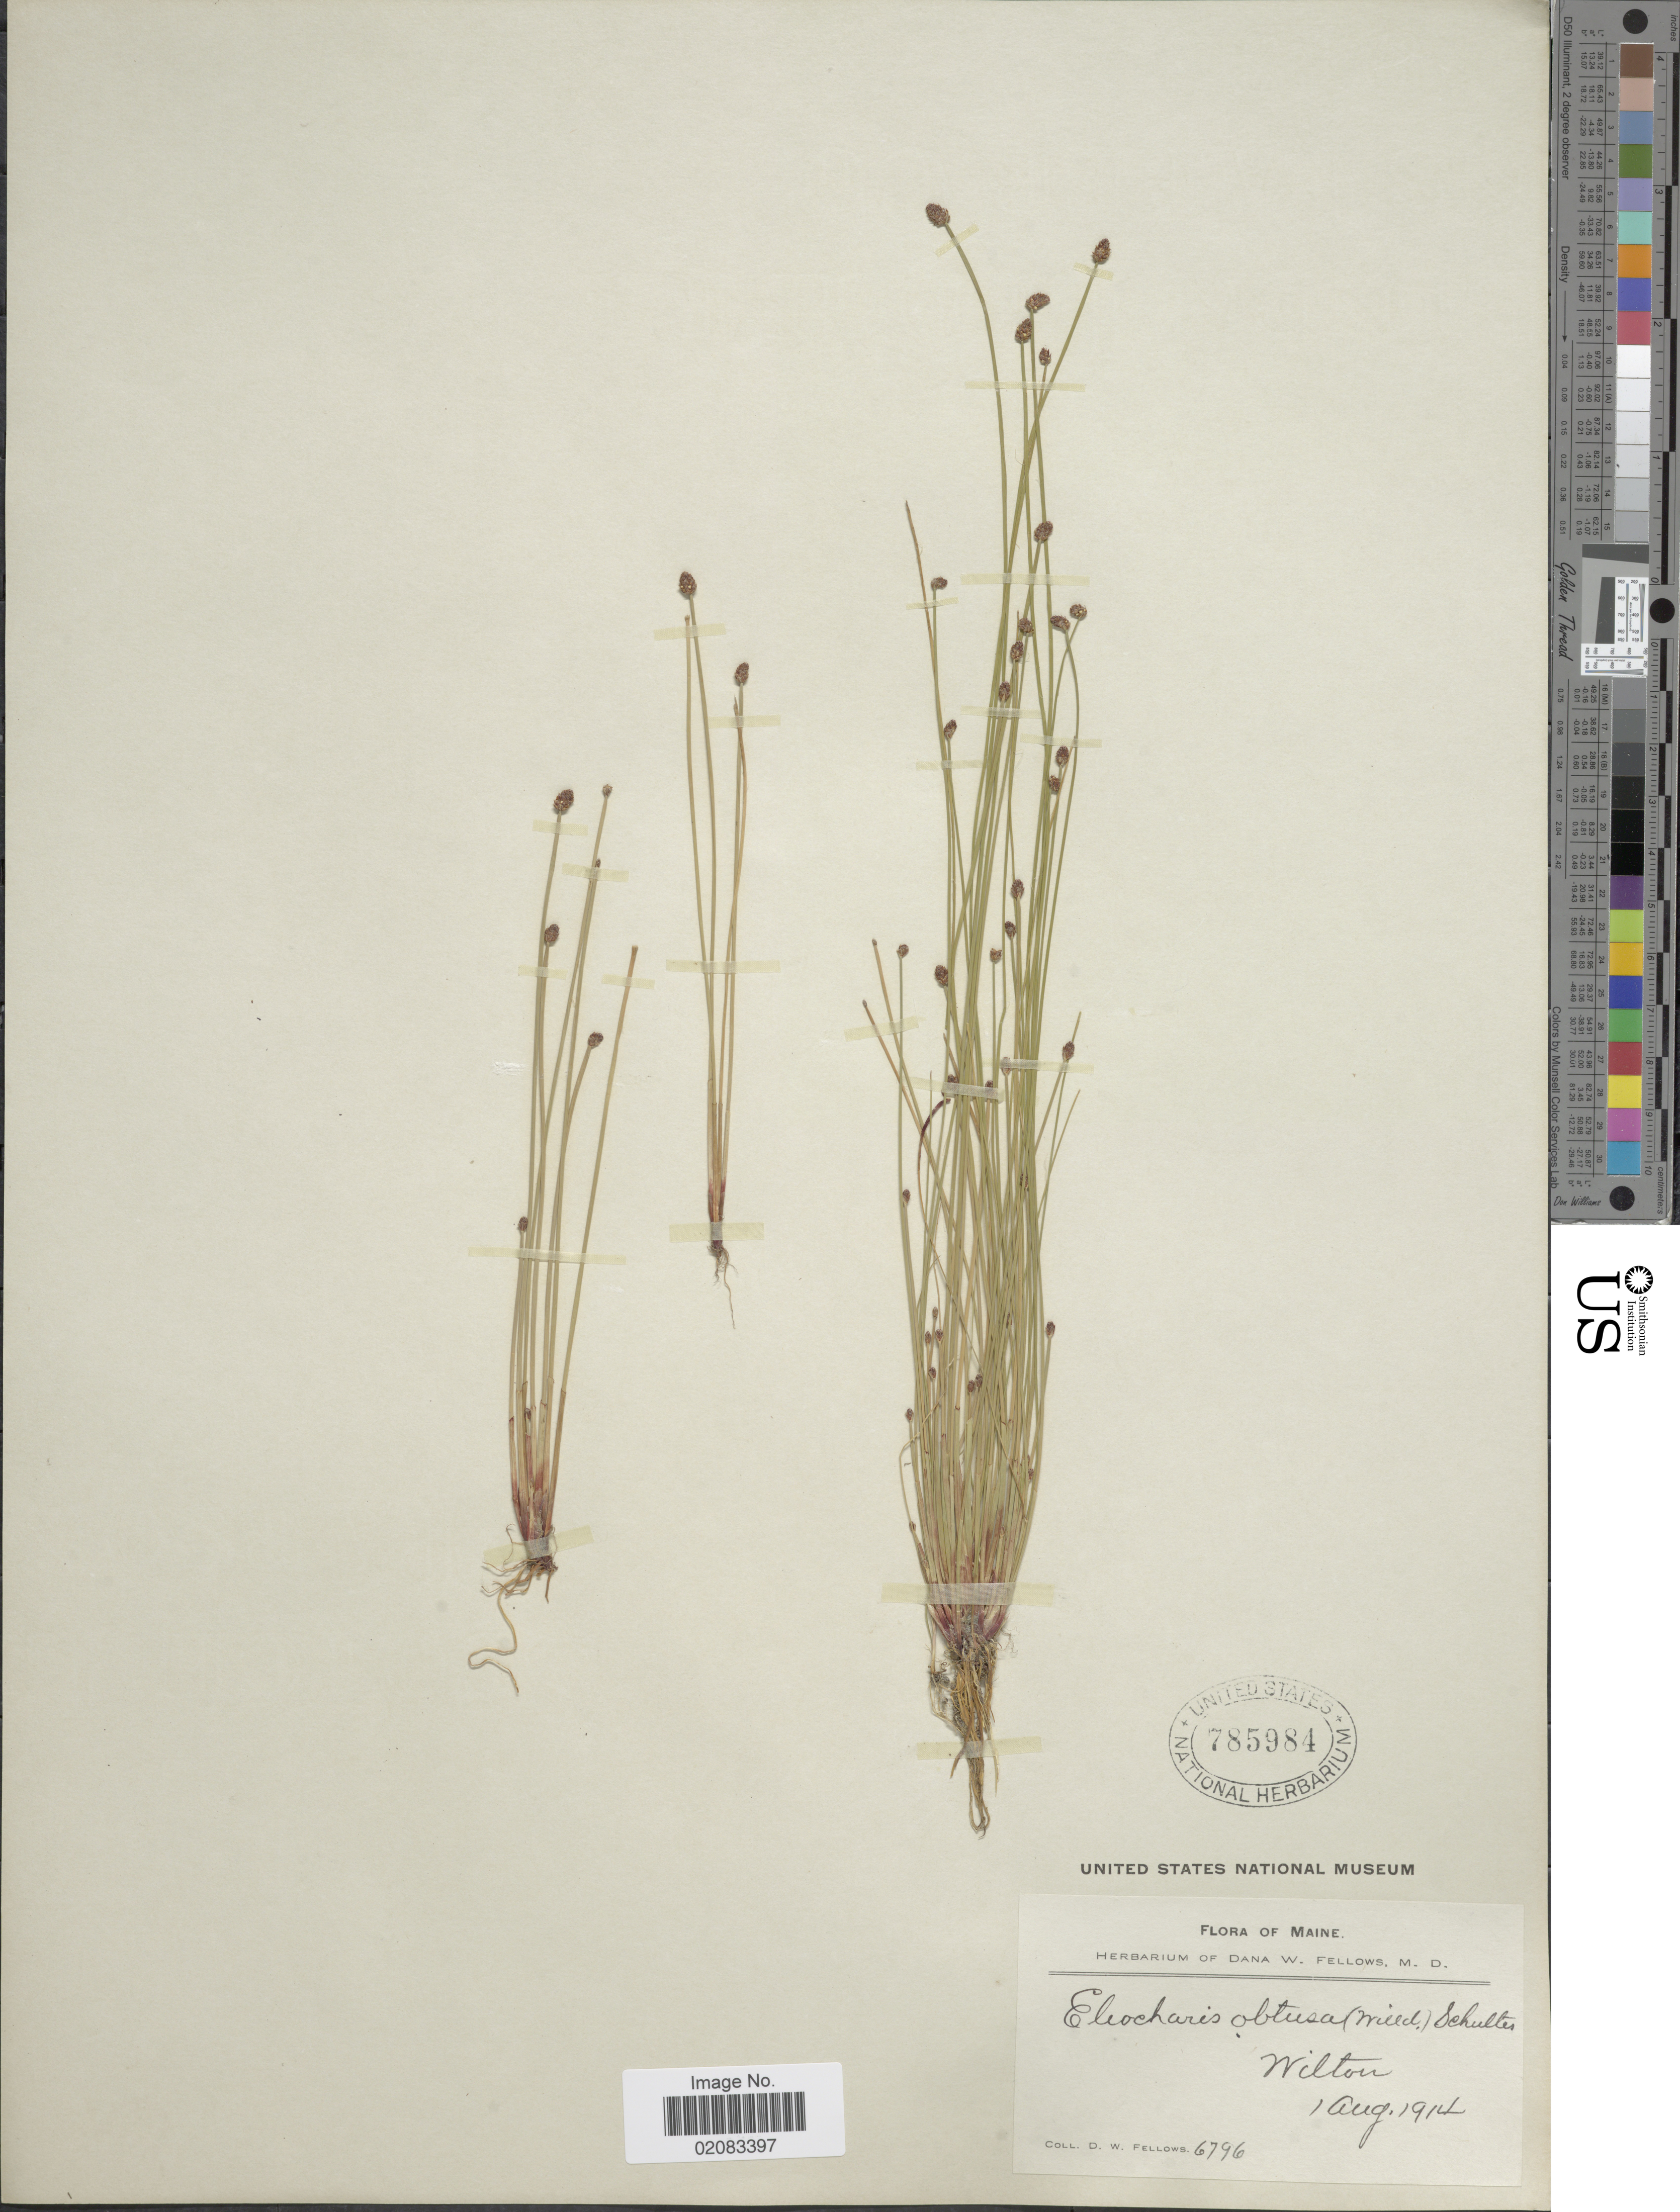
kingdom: Plantae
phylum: Tracheophyta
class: Liliopsida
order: Poales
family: Cyperaceae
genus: Eleocharis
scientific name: Eleocharis obtusa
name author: (Willd.) Schult.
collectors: D. W. Fellows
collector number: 6796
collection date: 1914-08-01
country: United States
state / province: Maine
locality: Wilton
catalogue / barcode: US 785984